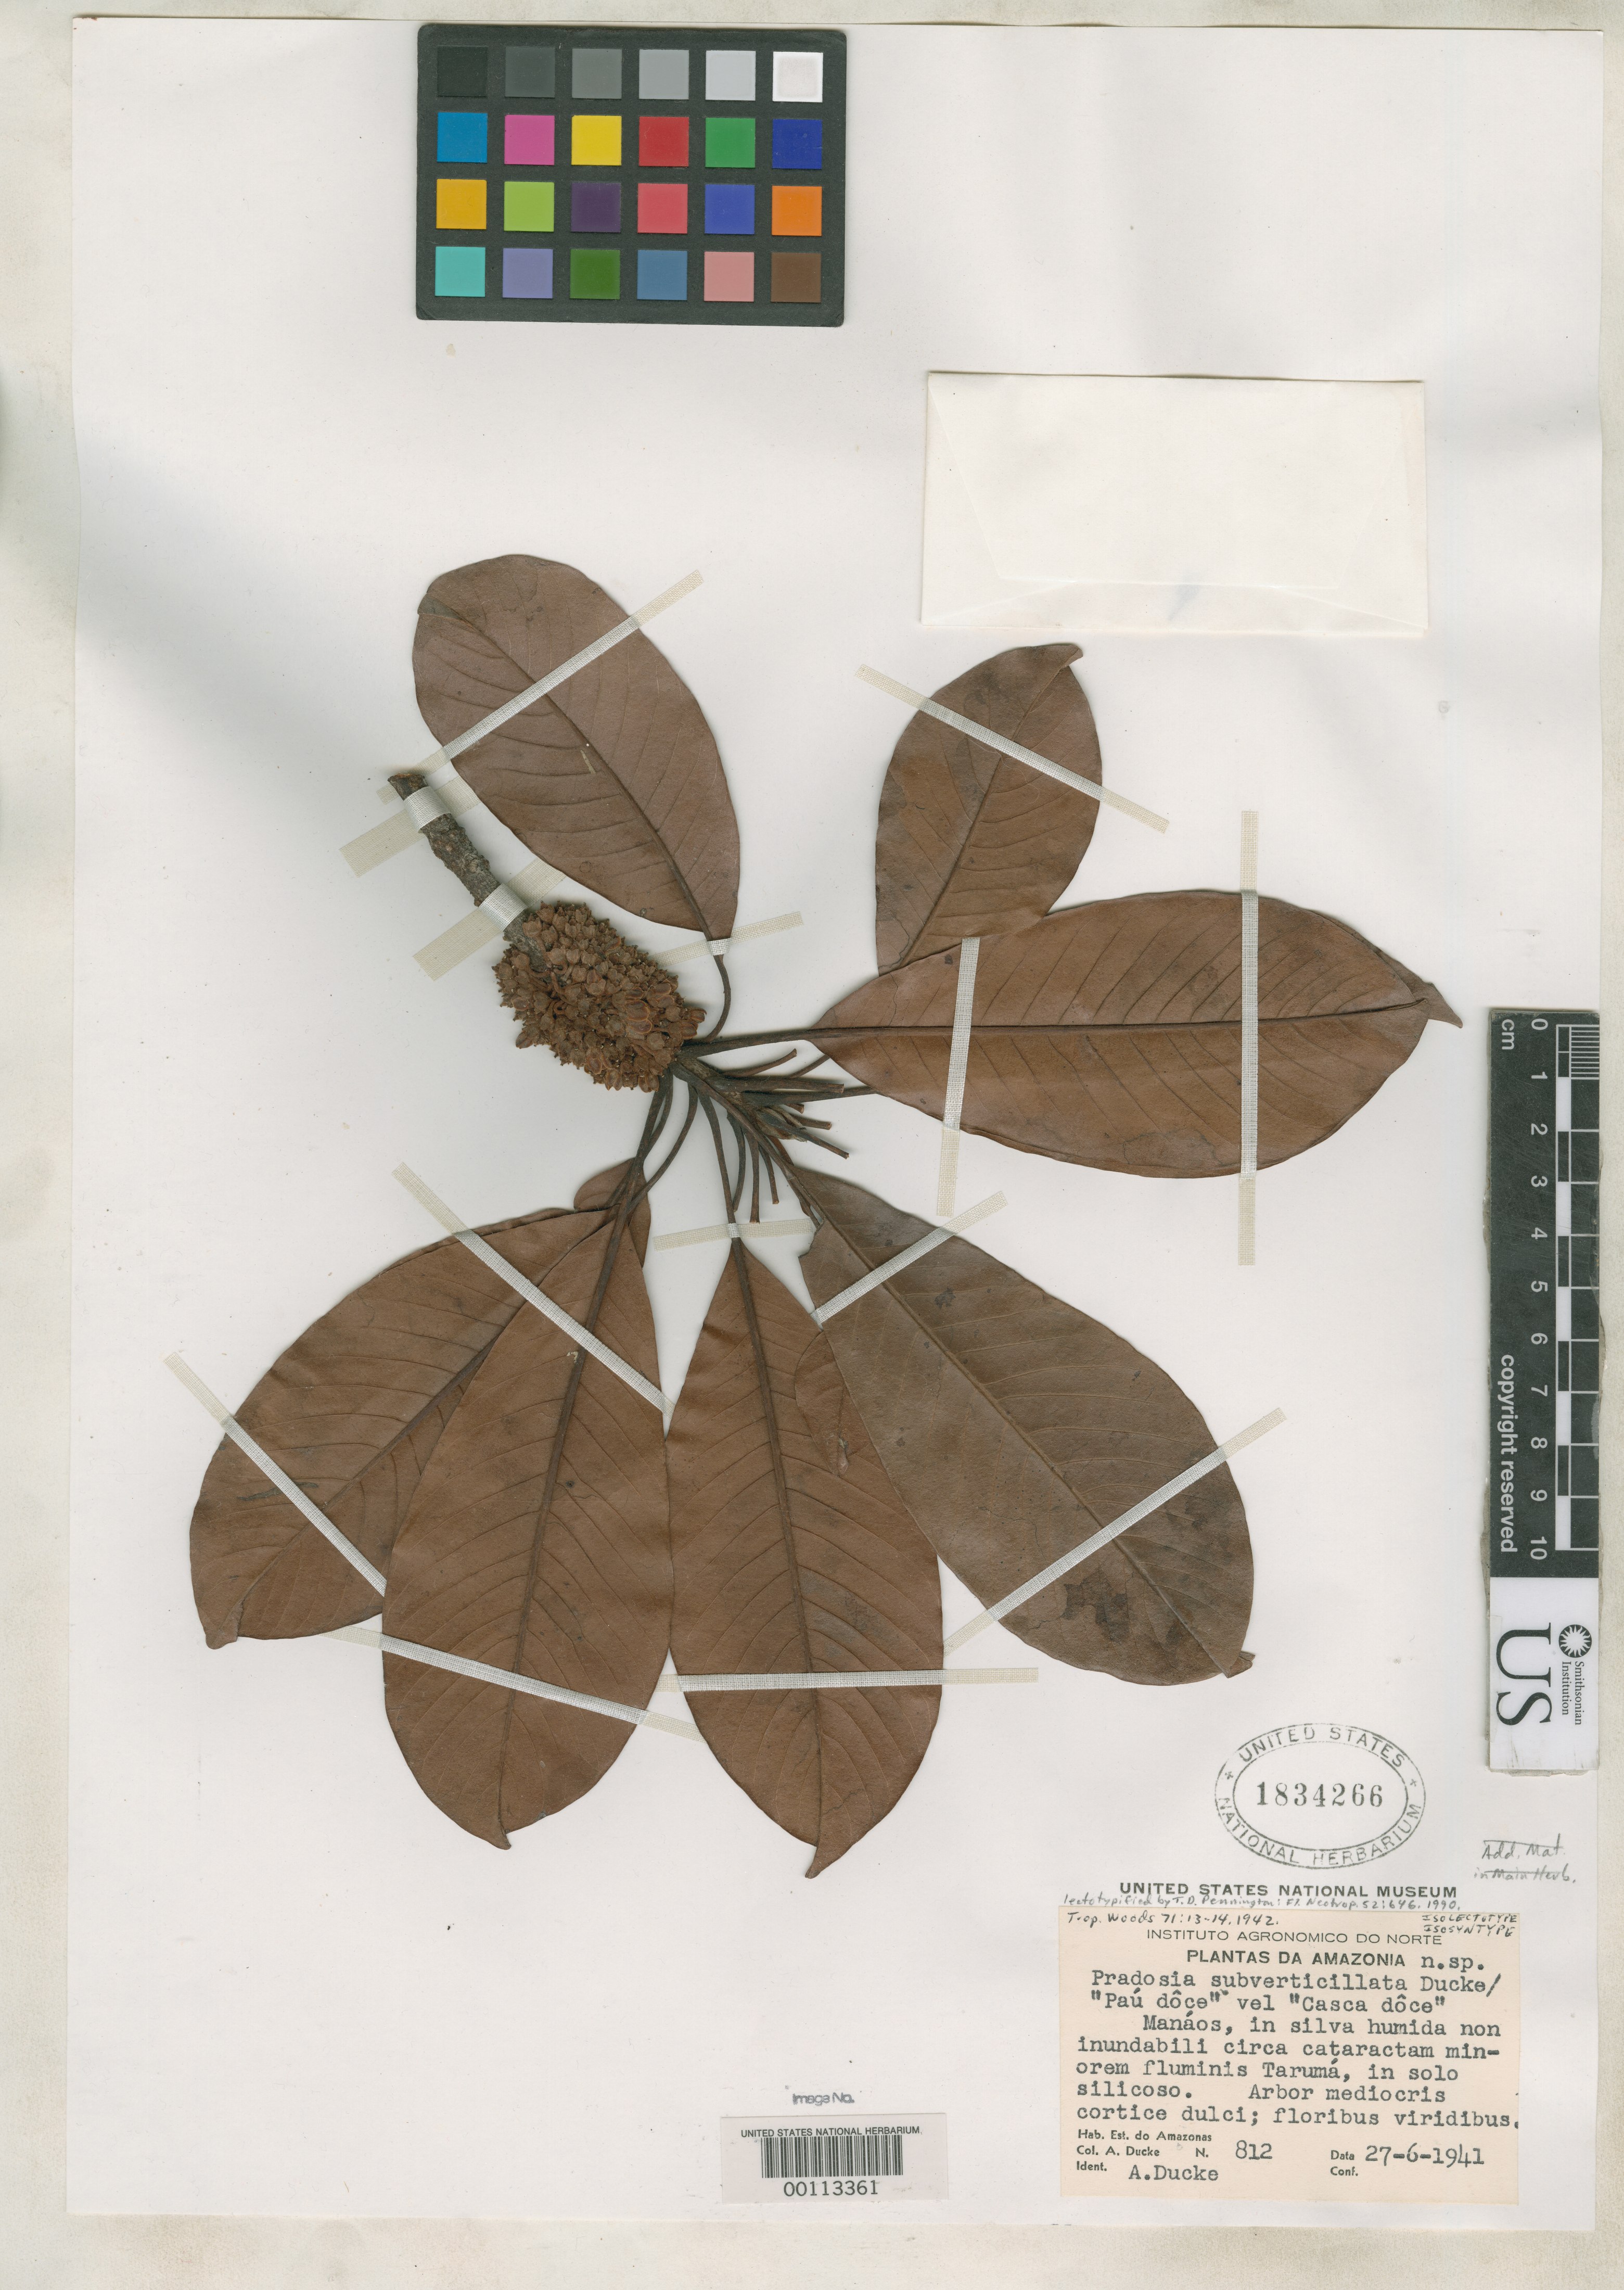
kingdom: Plantae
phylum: Tracheophyta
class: Magnoliopsida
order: Ericales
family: Sapotaceae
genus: Pradosia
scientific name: Pradosia subverticillata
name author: Ducke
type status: Isolectotype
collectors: A. Ducke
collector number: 812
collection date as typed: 27 Jun 1941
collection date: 1941-06-27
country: Brazil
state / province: Amazonas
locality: Manaos.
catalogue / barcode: US 1834266